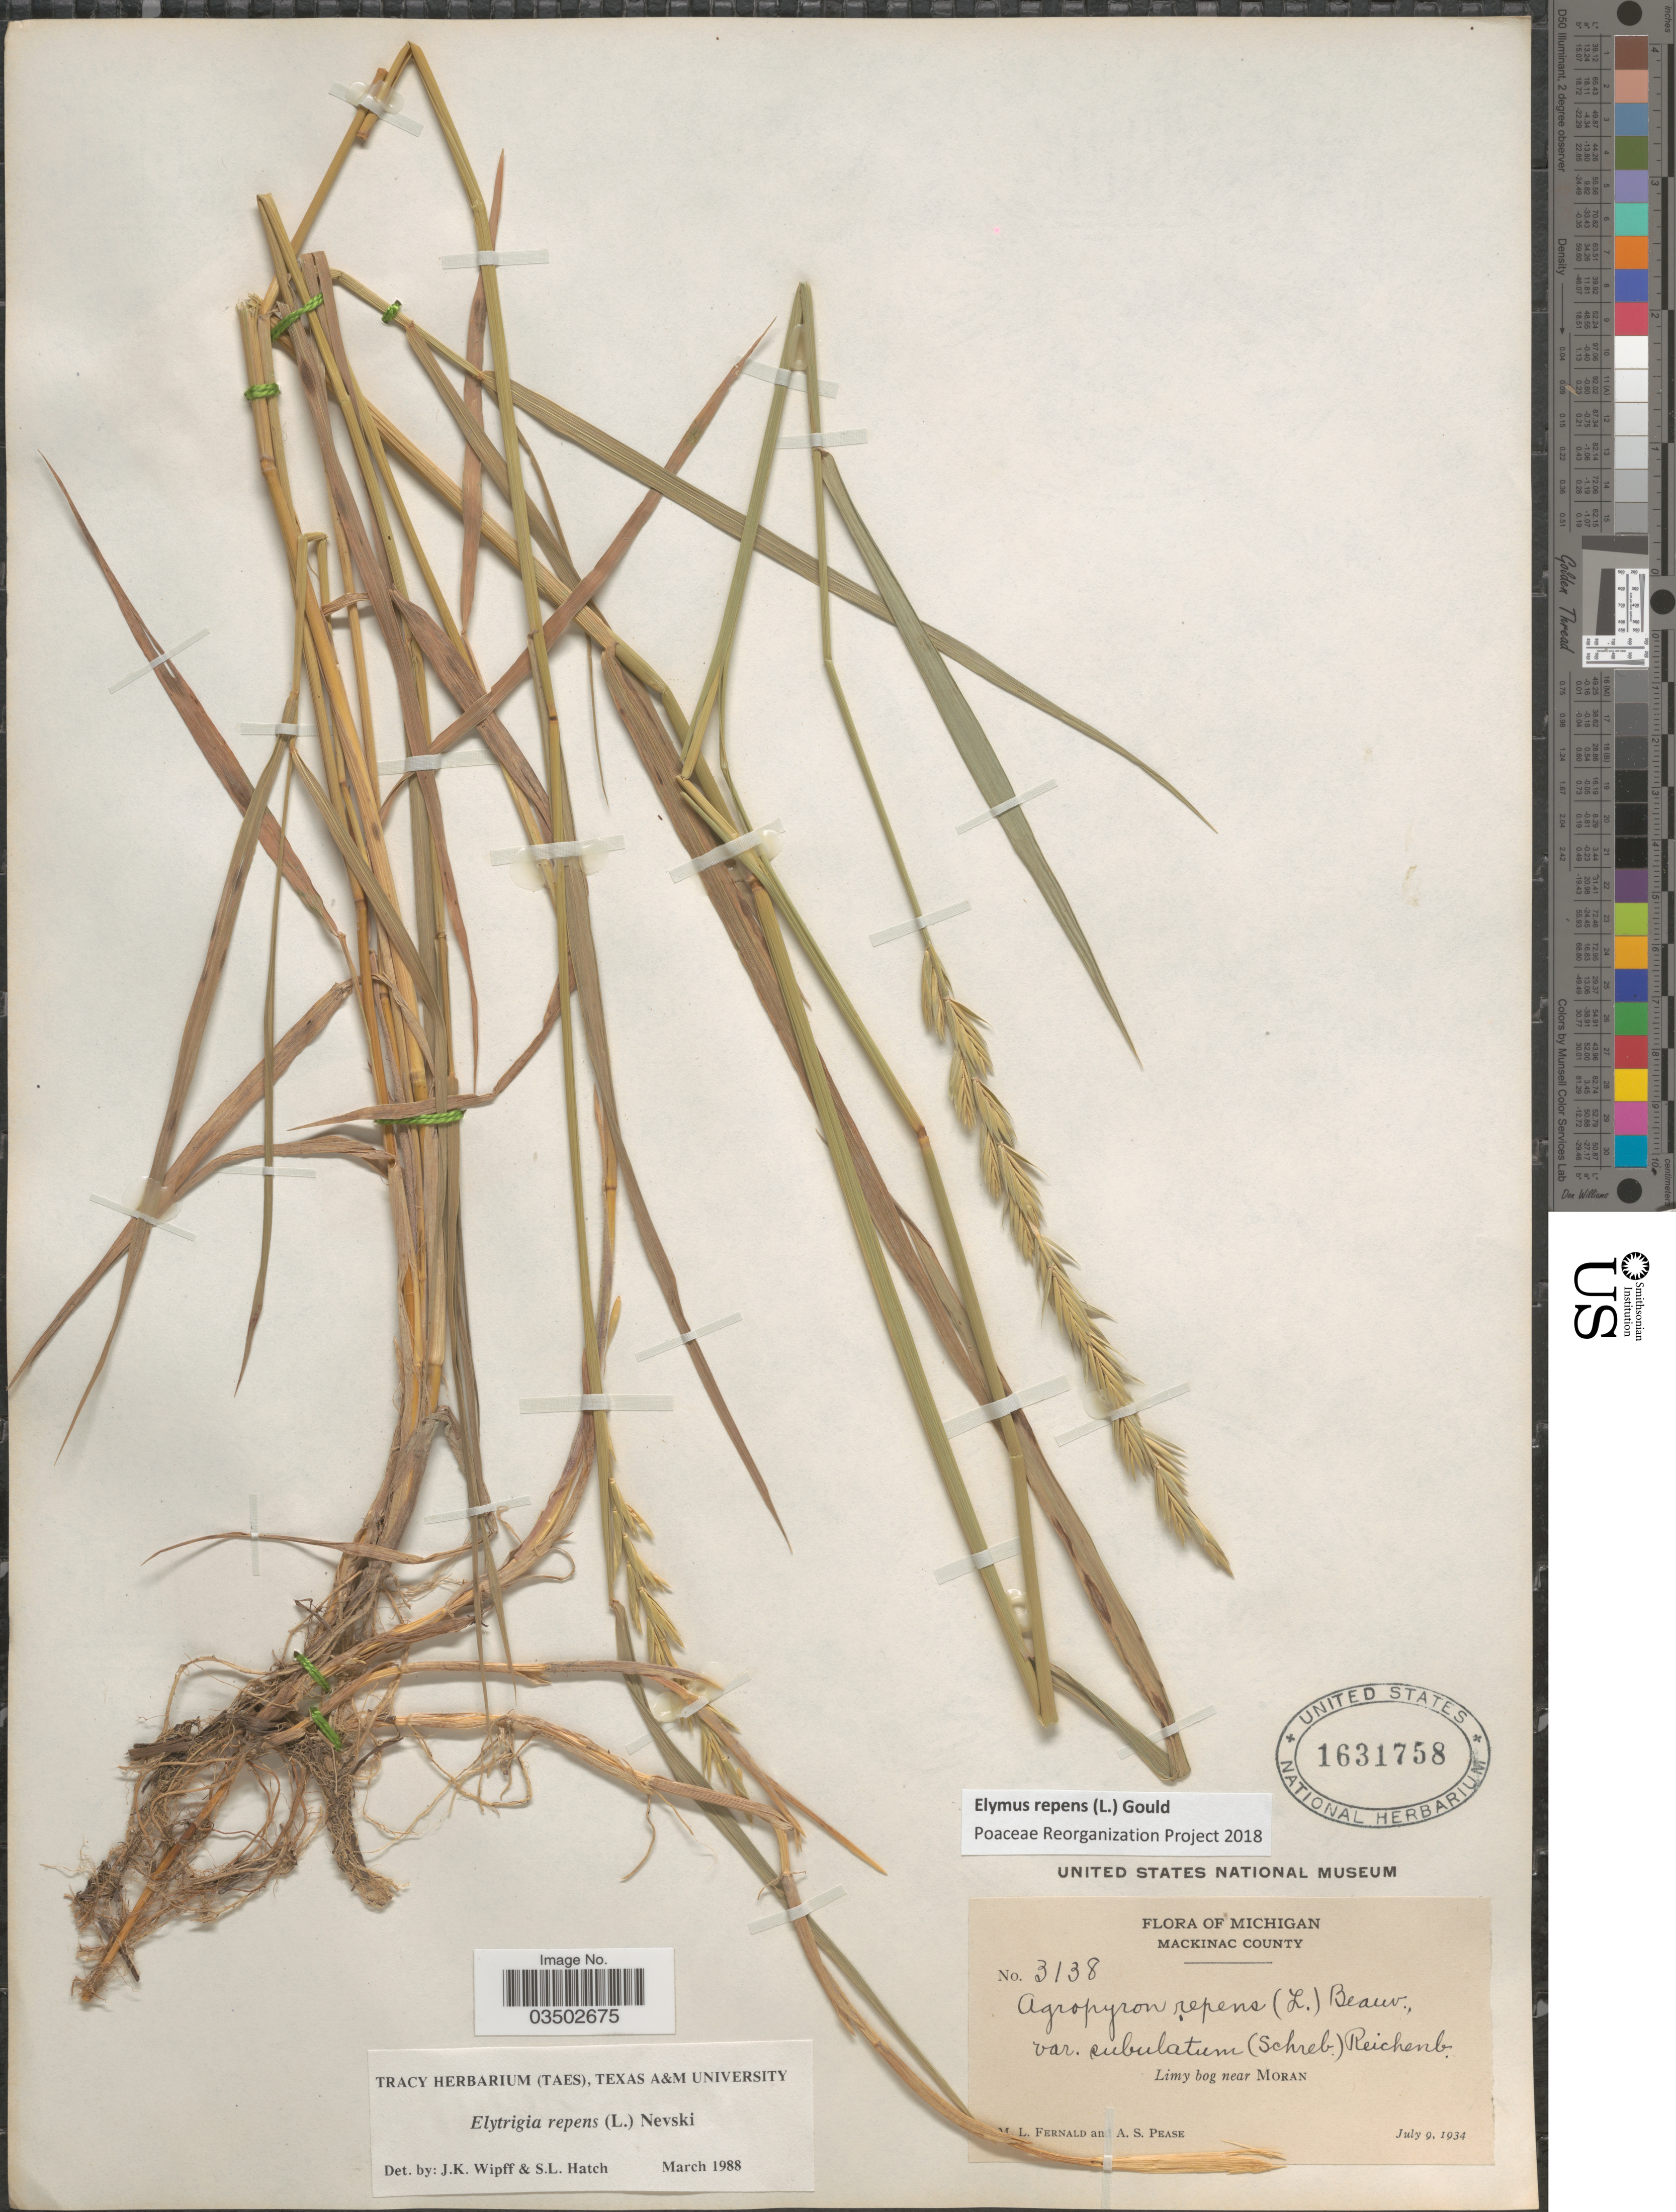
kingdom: Plantae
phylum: Tracheophyta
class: Liliopsida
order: Poales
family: Poaceae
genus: Elymus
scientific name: Elymus repens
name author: (L.) Gould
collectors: M. L. Fernald & A. S. Pease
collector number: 3138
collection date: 1934-07-09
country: United States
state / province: Michigan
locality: Mackinac County. Limy bog near Moran.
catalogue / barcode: US 1631758